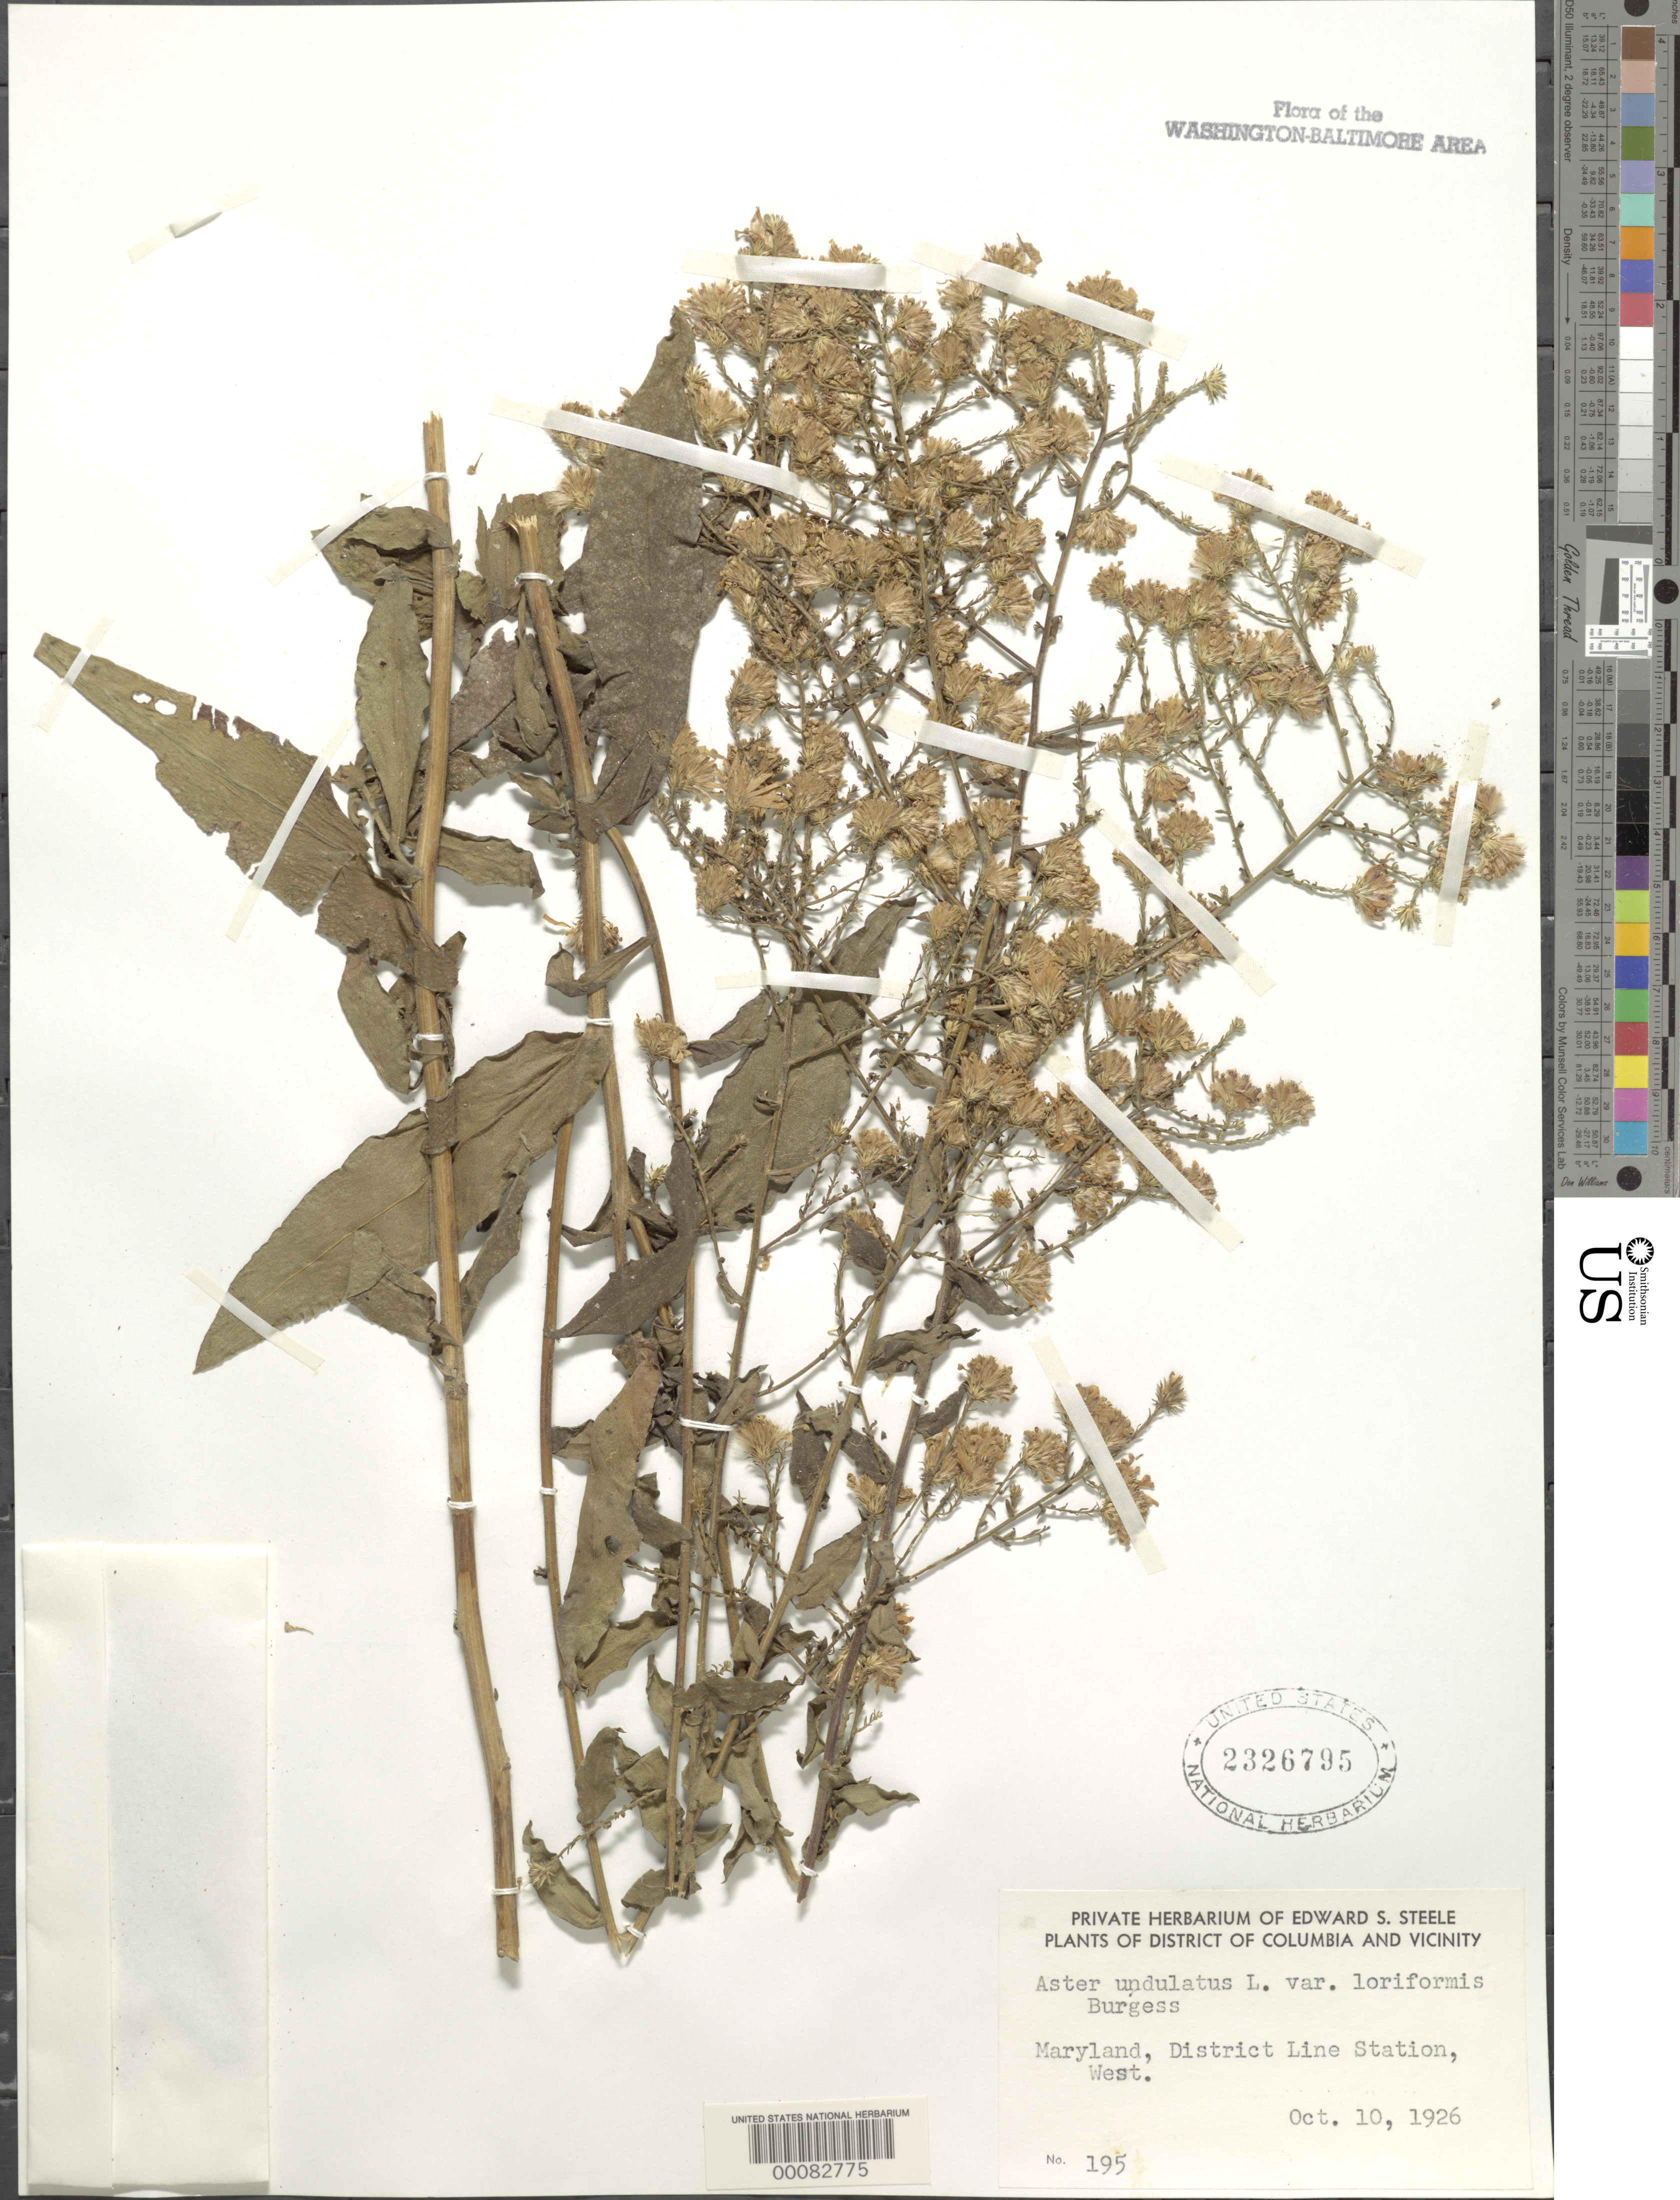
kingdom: Plantae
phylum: Tracheophyta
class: Magnoliopsida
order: Asterales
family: Asteraceae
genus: Symphyotrichum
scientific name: Symphyotrichum undulatum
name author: (L.) G.L. Nesom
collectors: E. Steele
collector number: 195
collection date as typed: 10 Oct 1926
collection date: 1926-10-10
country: United States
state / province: Maryland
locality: District Line, West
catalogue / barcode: US 2326795